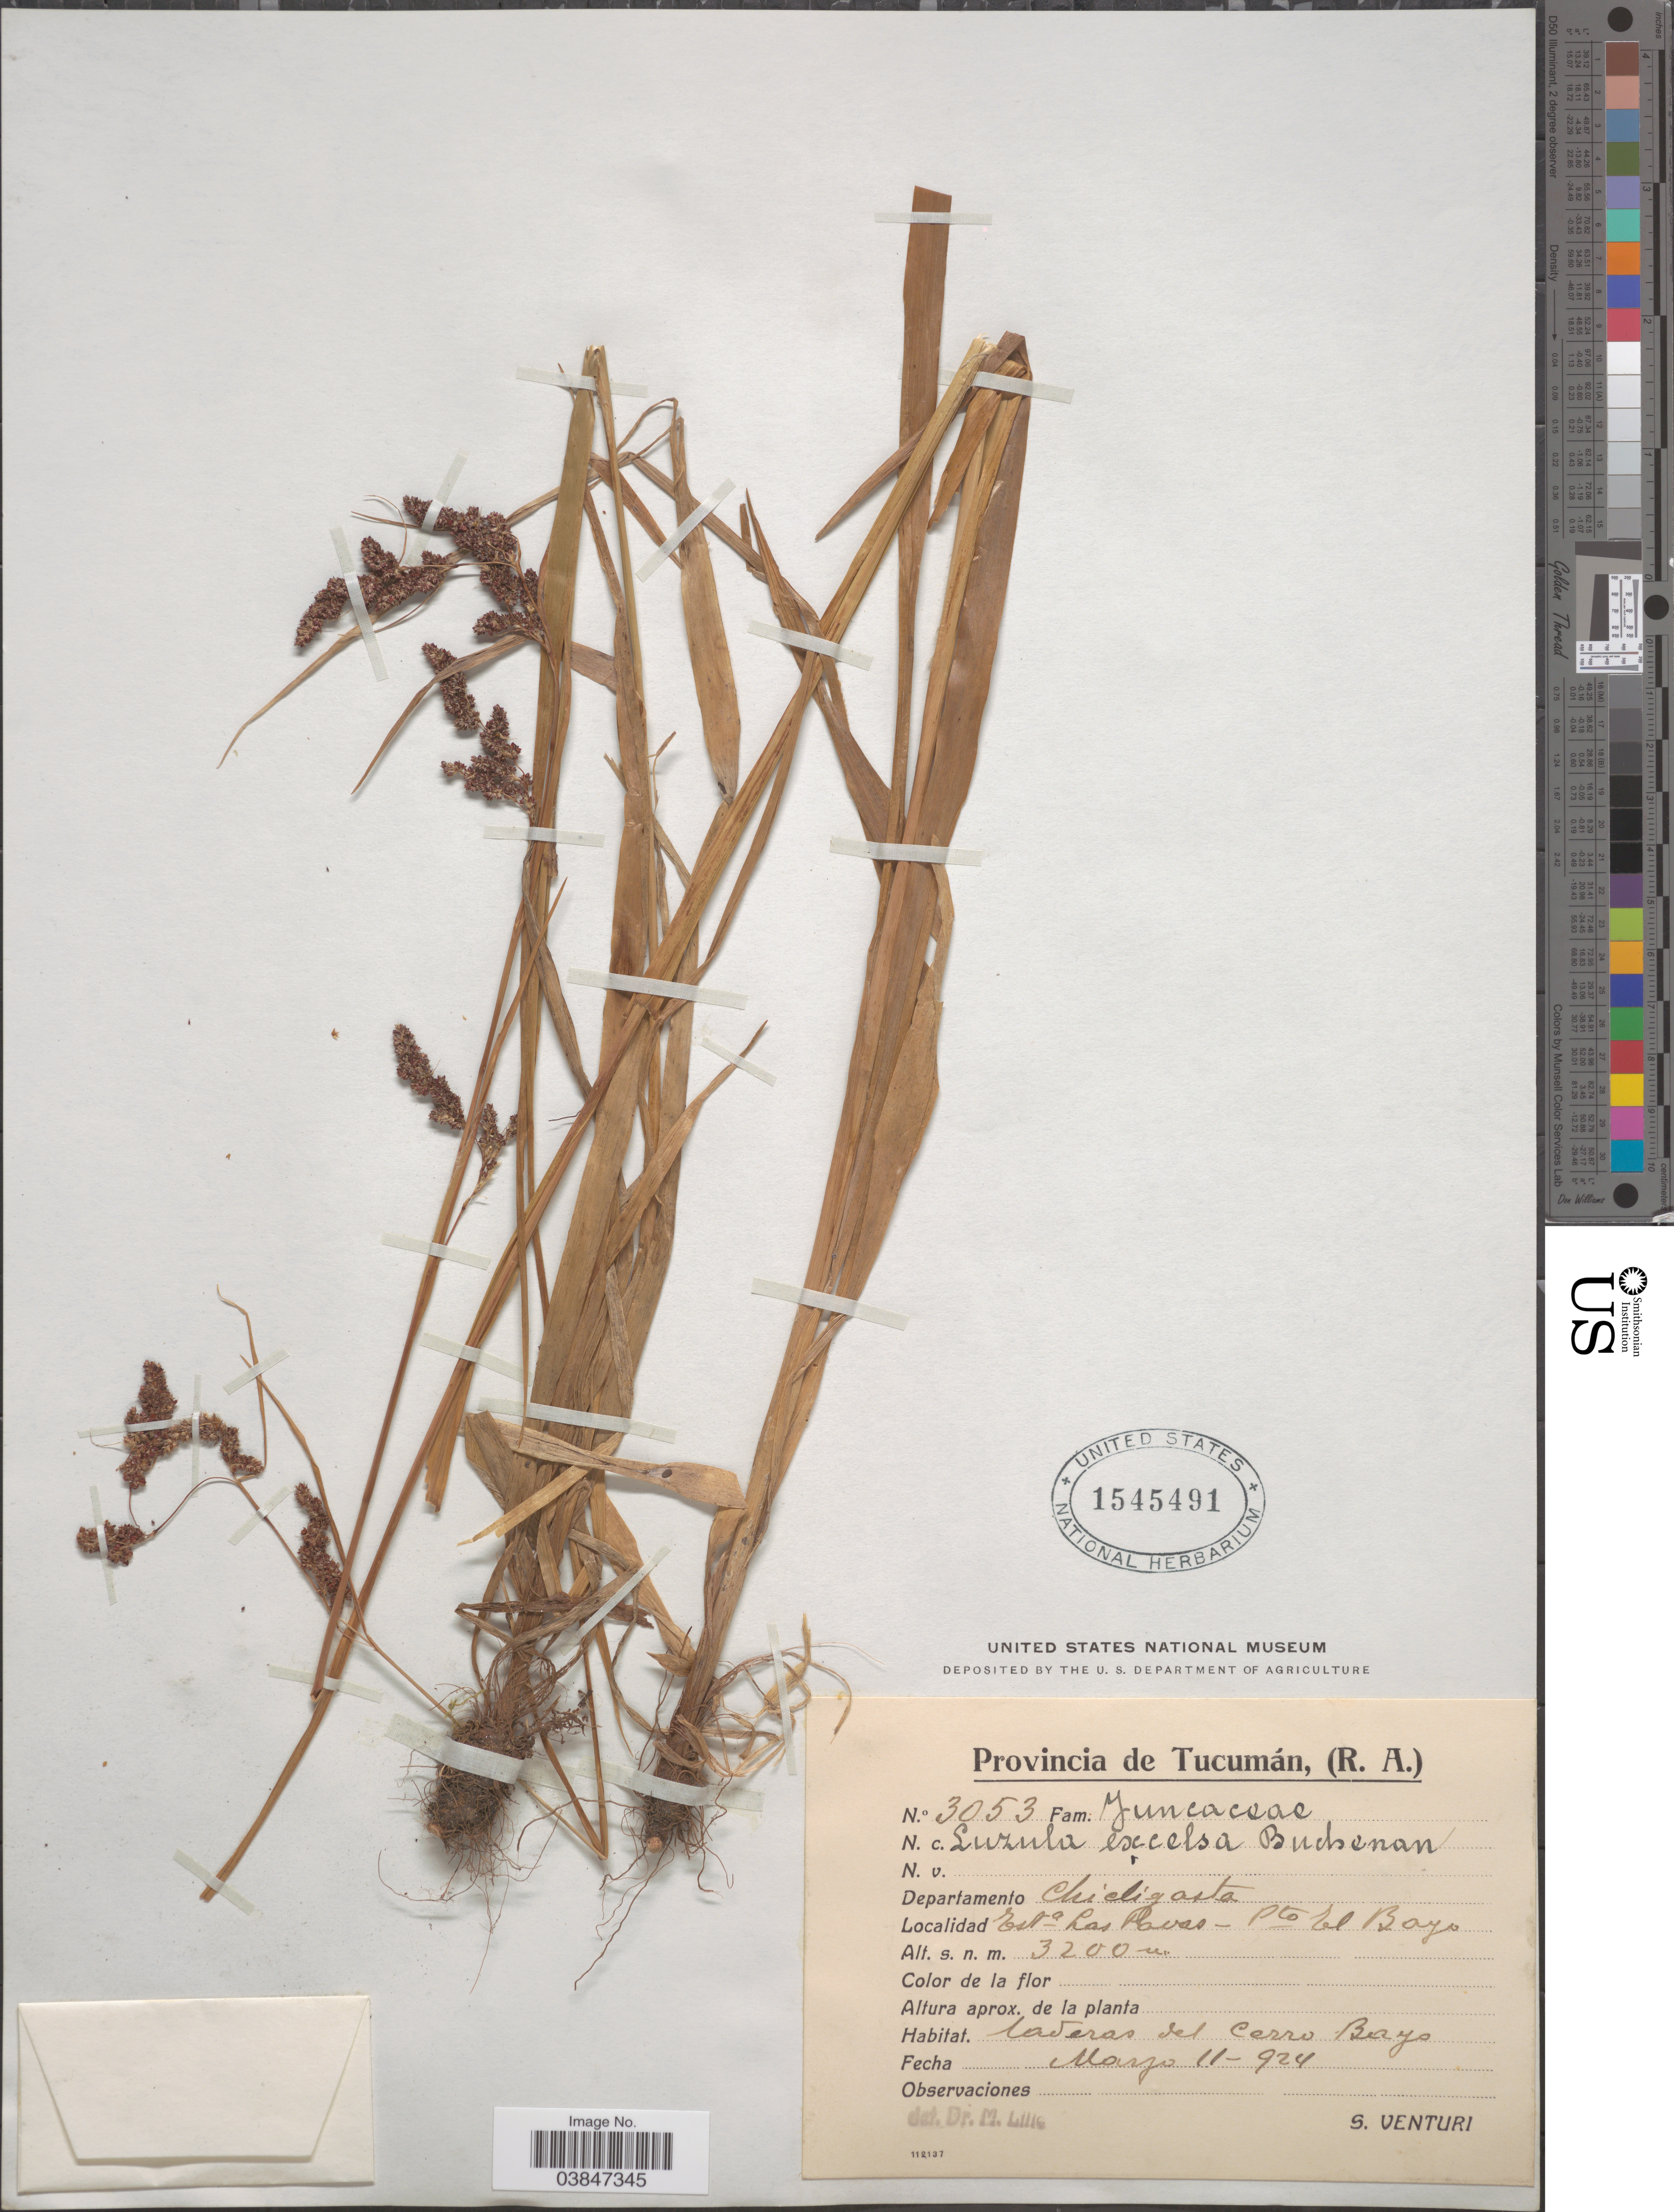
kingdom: Plantae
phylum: Tracheophyta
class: Liliopsida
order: Poales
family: Juncaceae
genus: Luzula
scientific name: Luzula excelsa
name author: Buchenau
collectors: S. Venturi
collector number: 3053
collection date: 1924-03-11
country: Argentina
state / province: Tucuman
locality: Departamento Chicligasta. Estª Las Pavas - Pto el Bayo.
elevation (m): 3200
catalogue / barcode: US 1545491